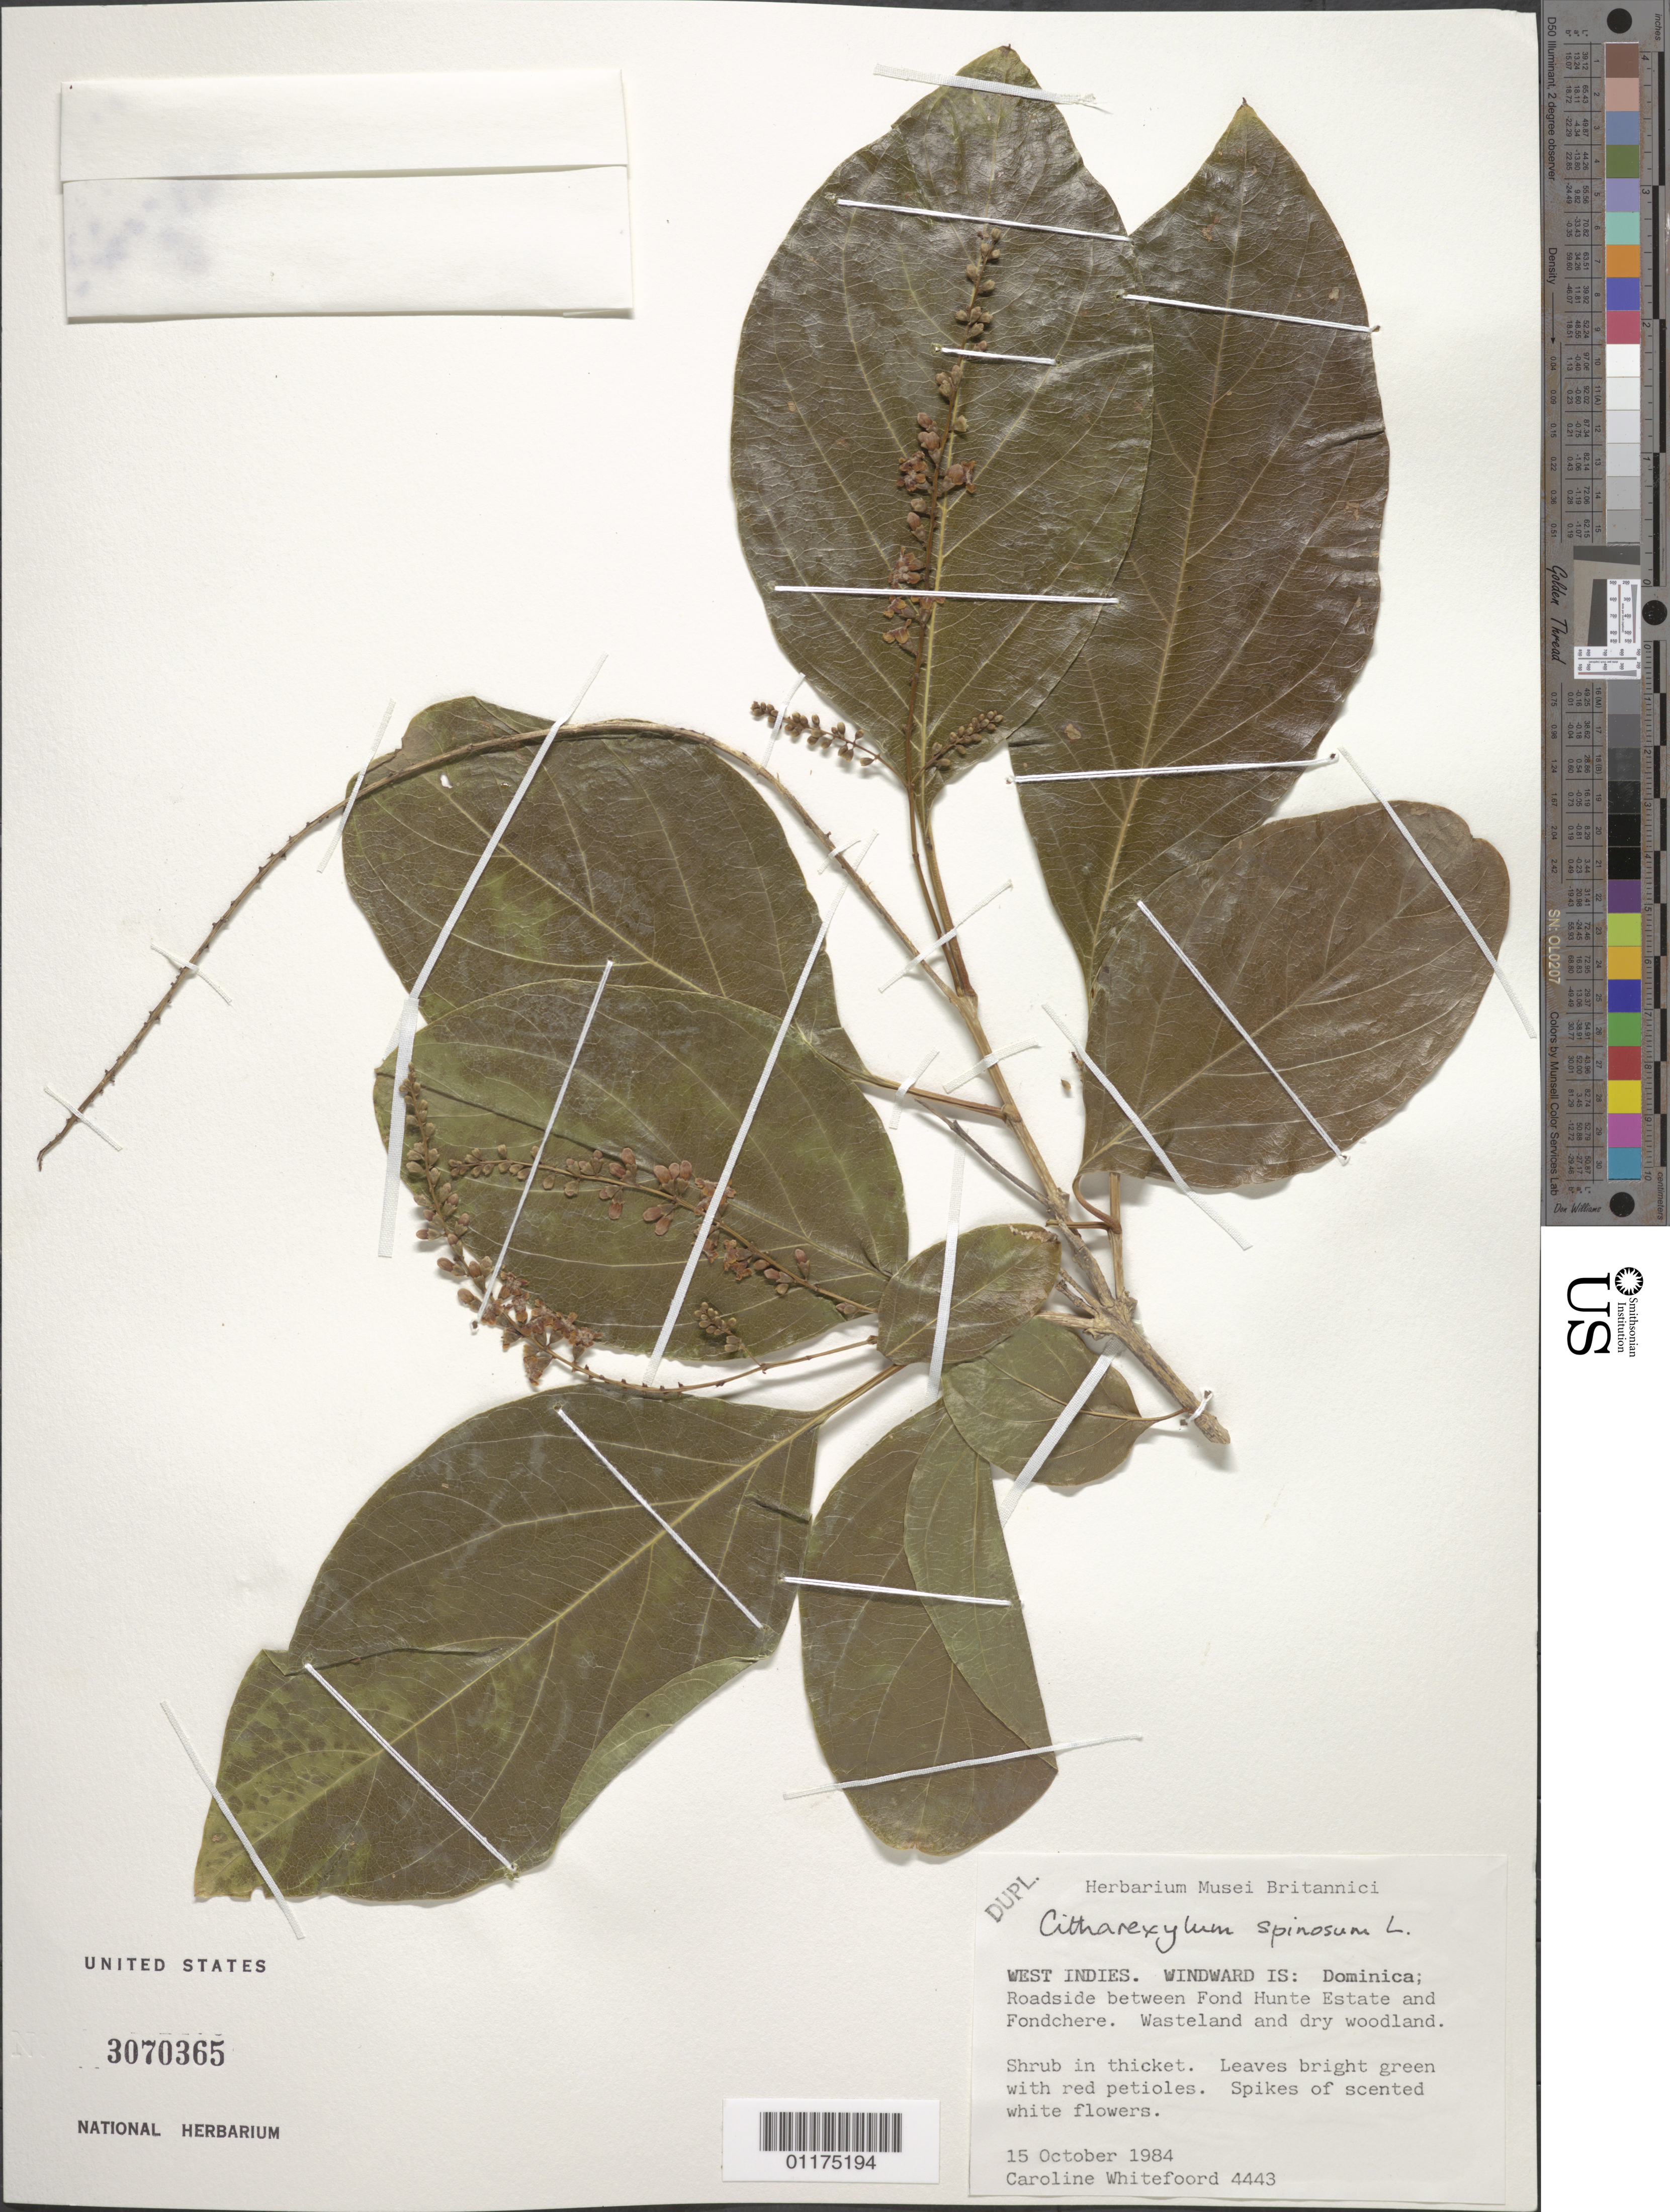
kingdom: Plantae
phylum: Tracheophyta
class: Magnoliopsida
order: Lamiales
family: Verbenaceae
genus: Citharexylum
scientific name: Citharexylum spinosum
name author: L.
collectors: C. Whitefoord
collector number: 4443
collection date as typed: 15 Oct 1984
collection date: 1984-10-15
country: Dominica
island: Dominica I.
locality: Windward IS: Dominica; Roadside between Fond Hunte Estate and Fondchere. Wasteland and dry woodland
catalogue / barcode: US 3070365